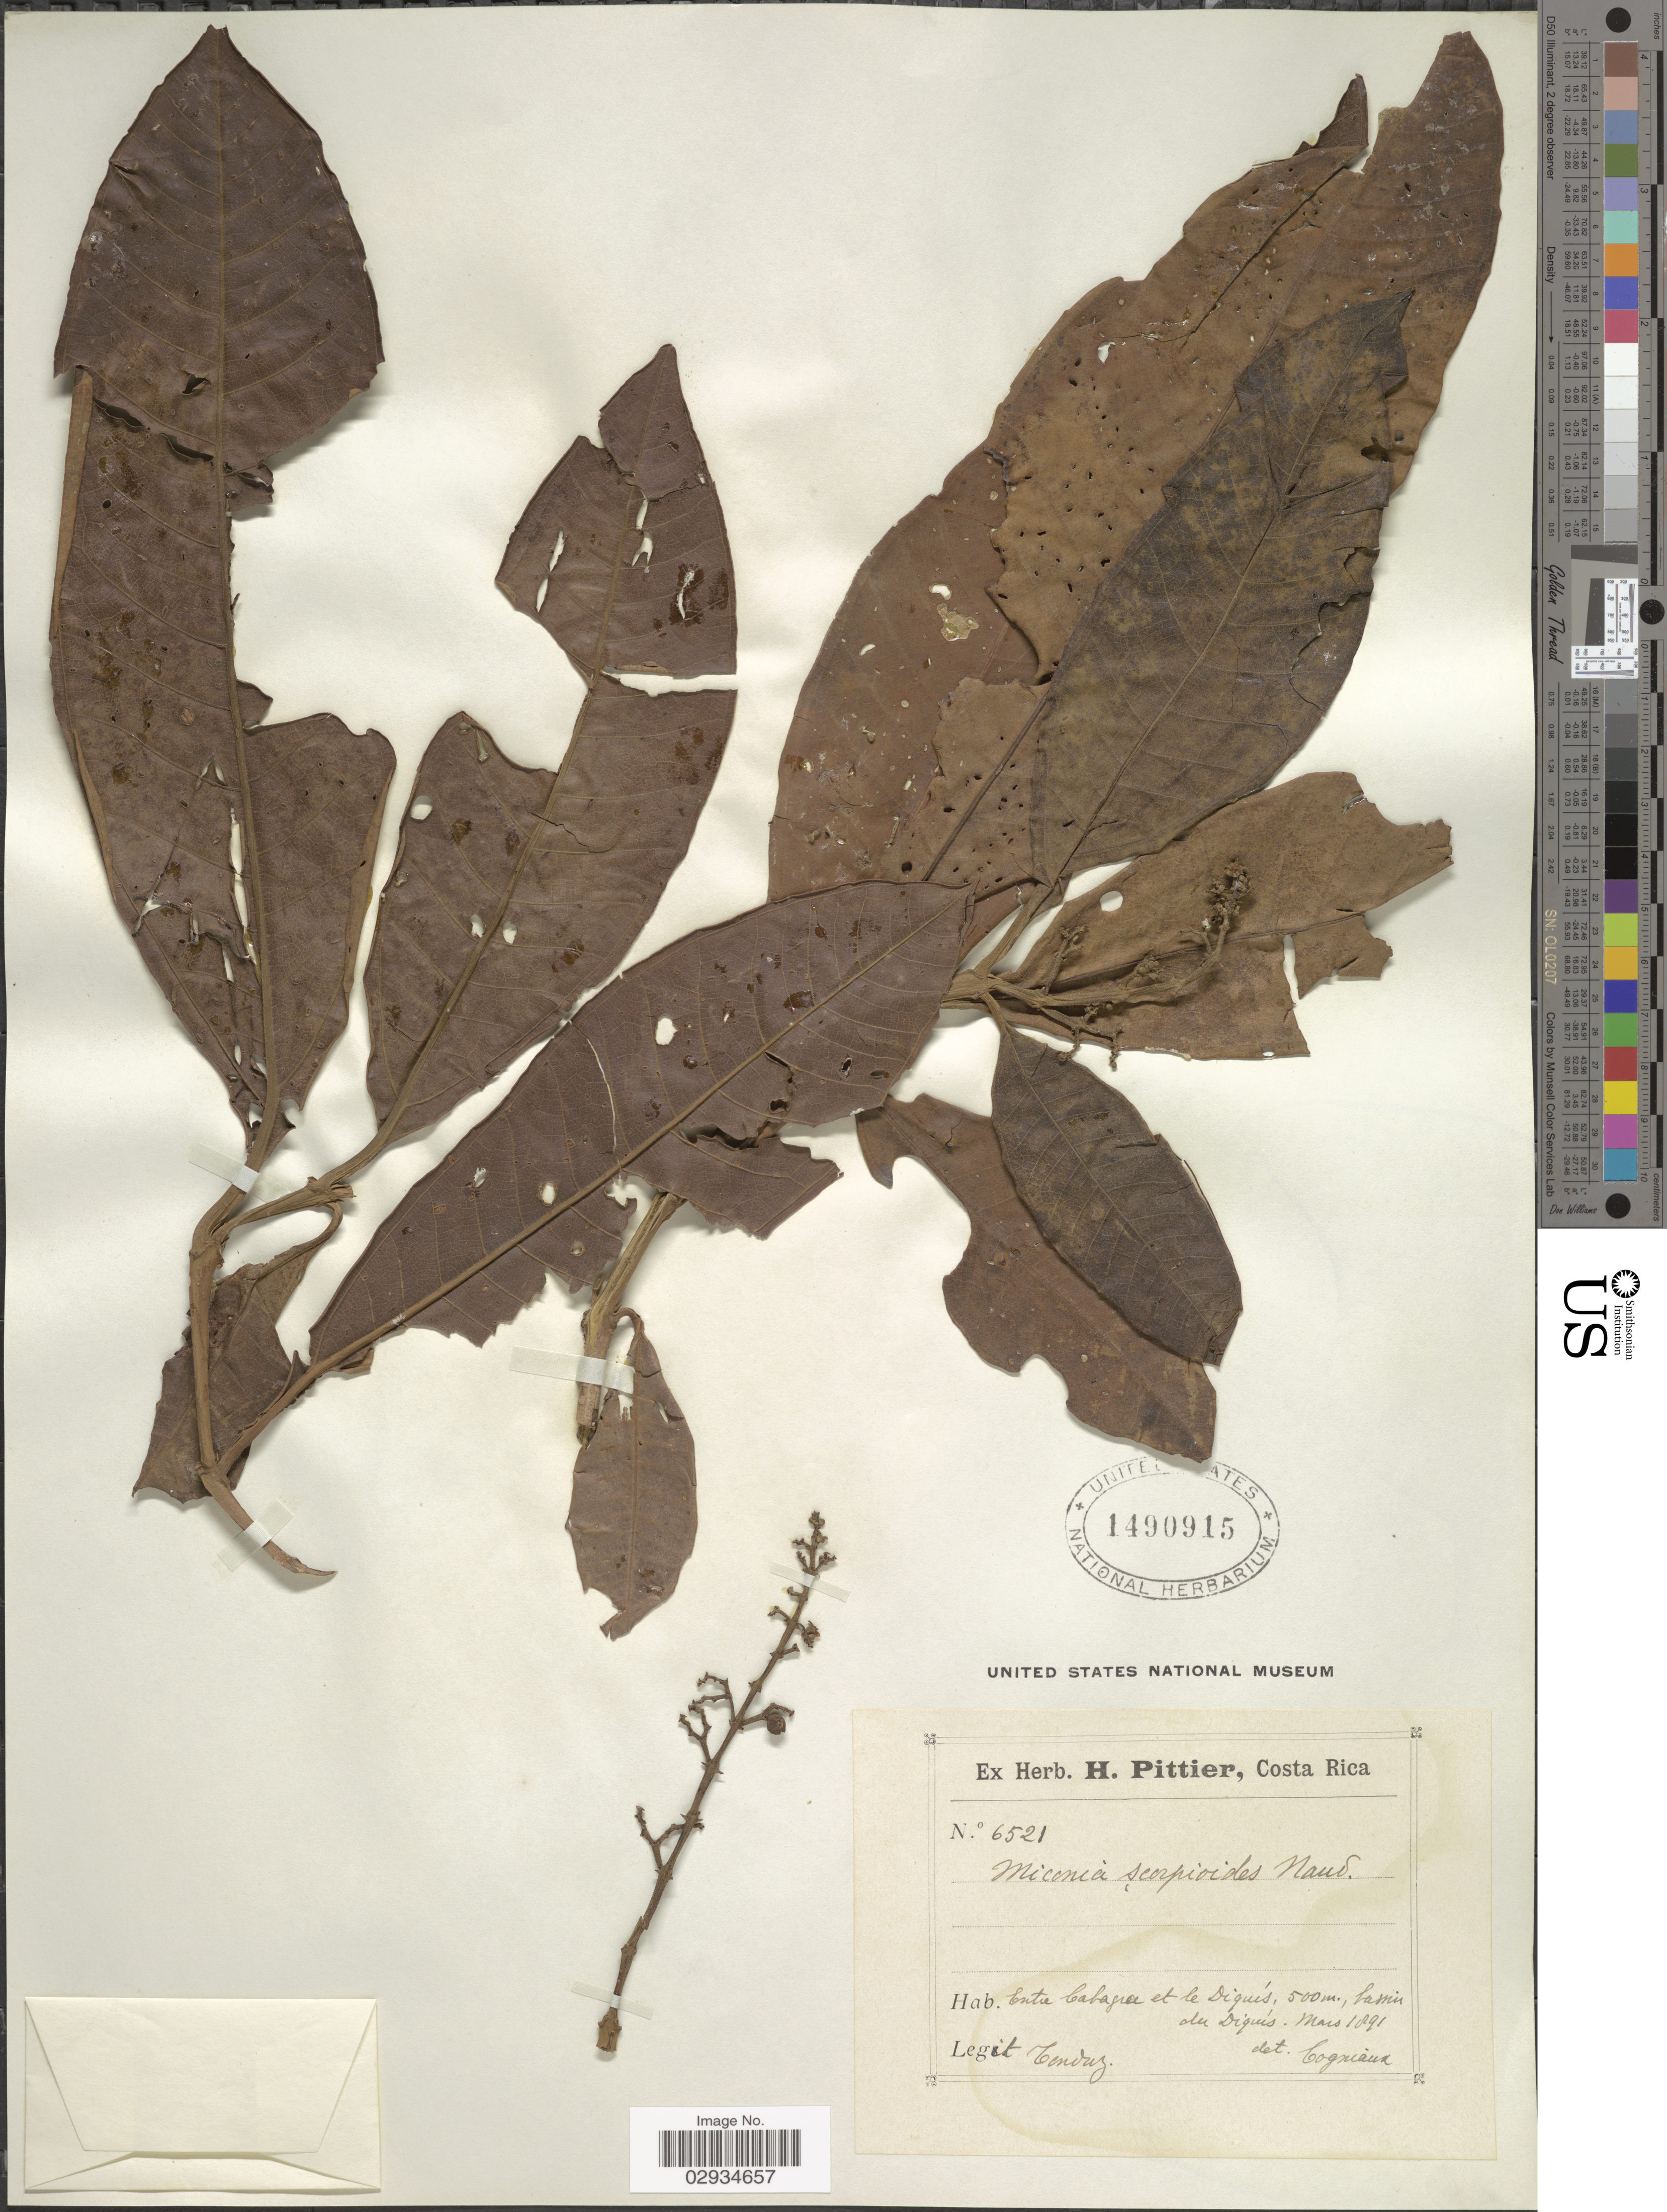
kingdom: Plantae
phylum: Tracheophyta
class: Magnoliopsida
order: Myrtales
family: Melastomataceae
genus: Miconia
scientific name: Miconia trinervia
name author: (Sw.) D. Don ex Loudon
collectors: Tonduz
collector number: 6521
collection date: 1891-03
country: Costa Rica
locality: Entre Cabaga et la Digués, bassin du Diquís.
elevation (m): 500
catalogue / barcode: US 1490915